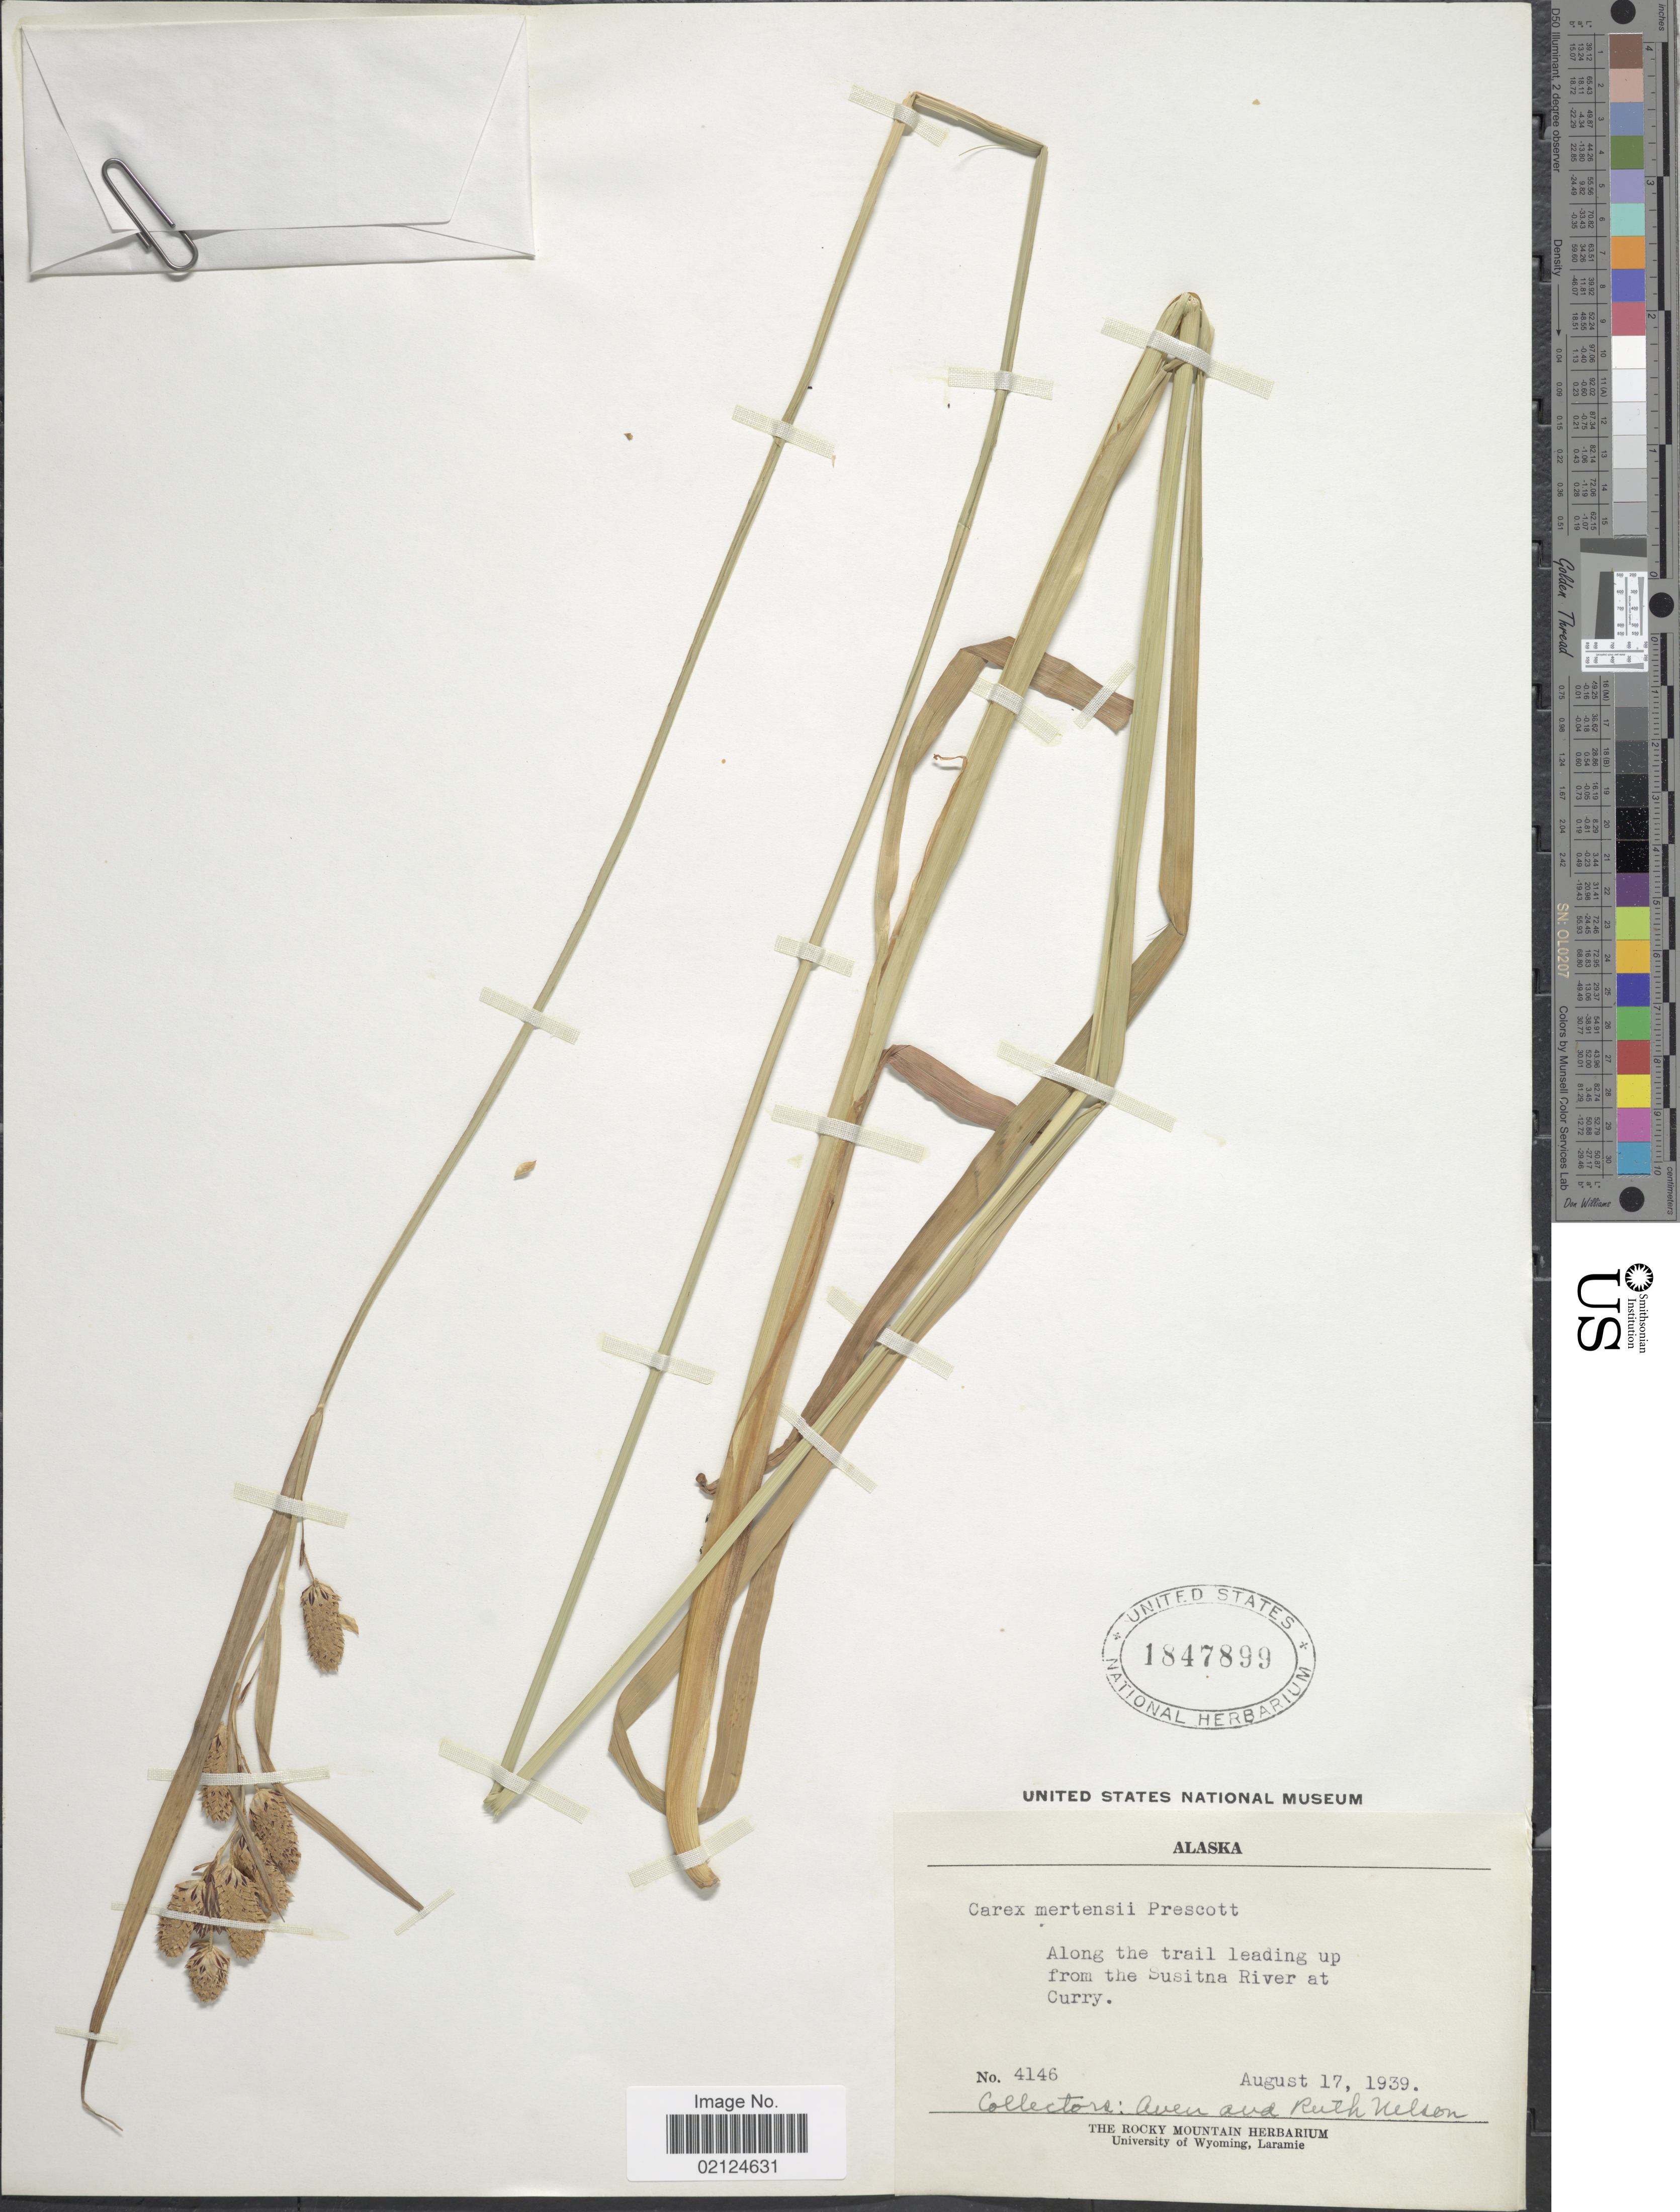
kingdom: Plantae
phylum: Tracheophyta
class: Liliopsida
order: Poales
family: Cyperaceae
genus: Carex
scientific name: Carex mertensii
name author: J.D. Prescott ex Bong.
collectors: A. Nelson & R. A. Nelson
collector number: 4146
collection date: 1939-08-17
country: United States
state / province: Alaska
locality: Along the trail leading up from the Susitna River at Curry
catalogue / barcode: US 1847899